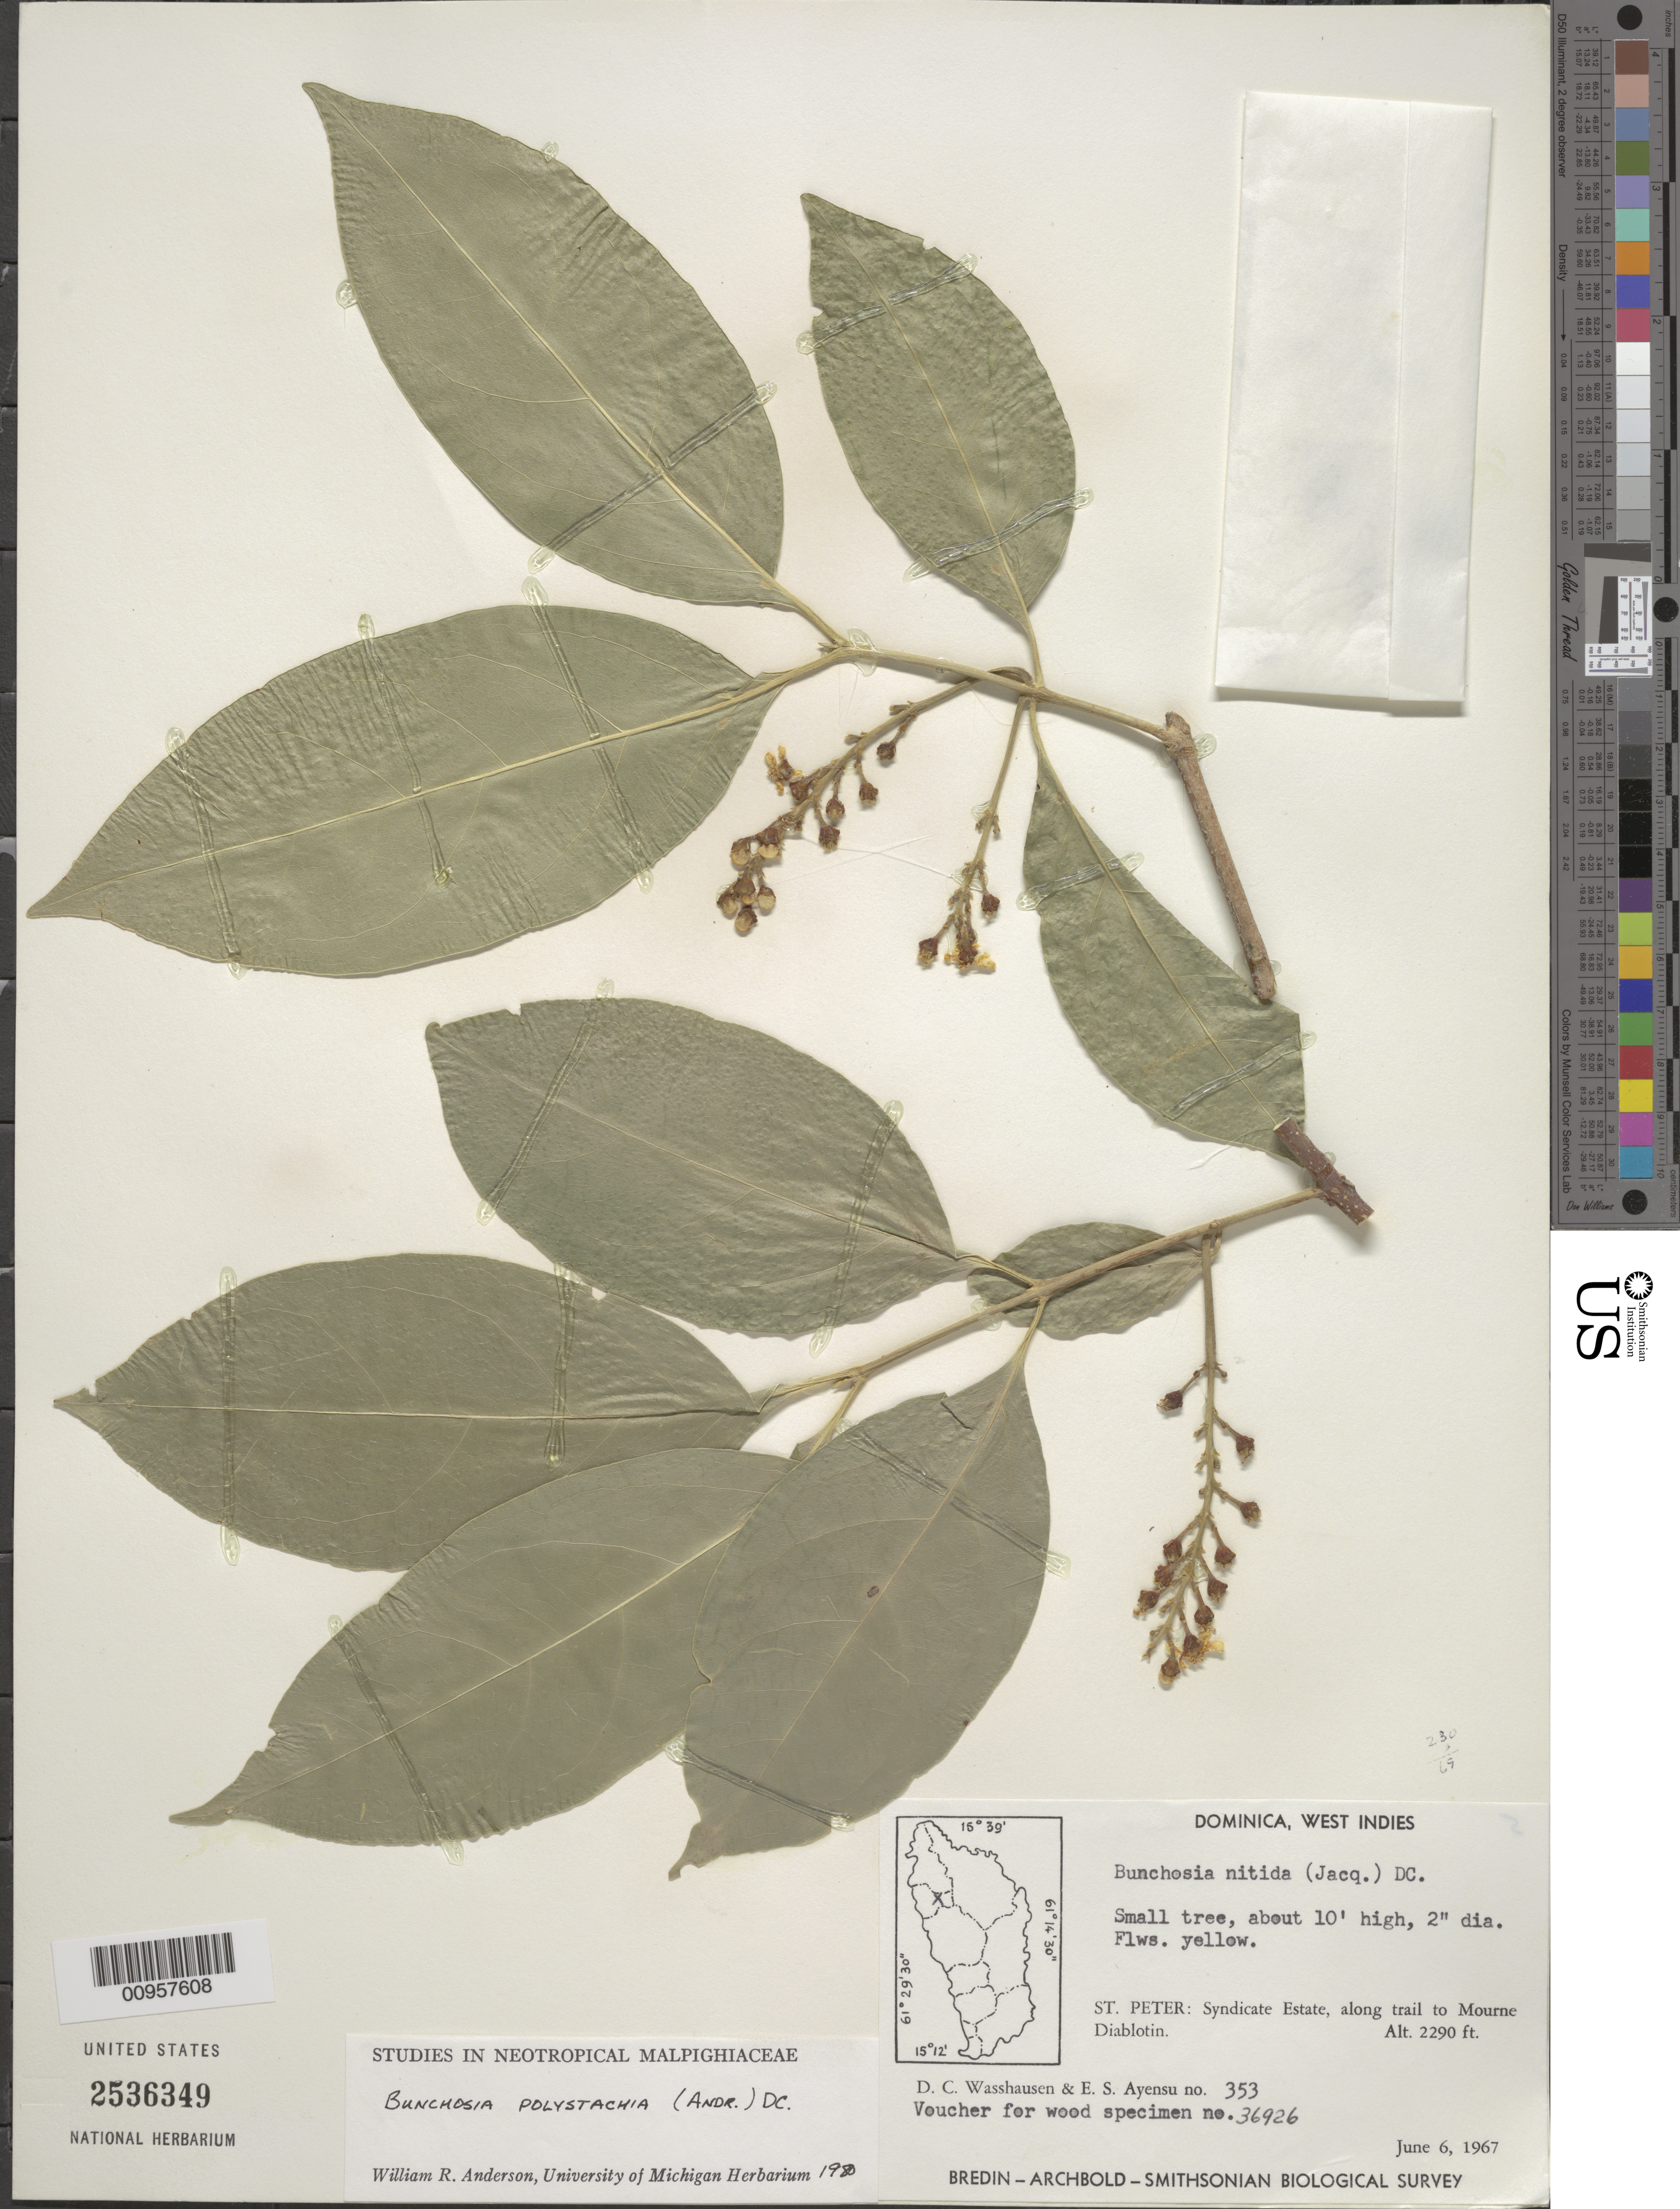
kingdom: Plantae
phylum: Tracheophyta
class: Magnoliopsida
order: Malpighiales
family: Malpighiaceae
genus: Bunchosia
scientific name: Bunchosia polystachya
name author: (Andrews) DC.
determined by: Anderson, W. R., (MICH), University of Michigan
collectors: D. C. Wasshausen & E. S. Ayensu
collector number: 353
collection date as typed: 06 Jun 1967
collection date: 1967-06-06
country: Dominica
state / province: St. Peter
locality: Syndicate Estate, along trail to Mourne Diablotin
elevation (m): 698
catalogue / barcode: US 2536349